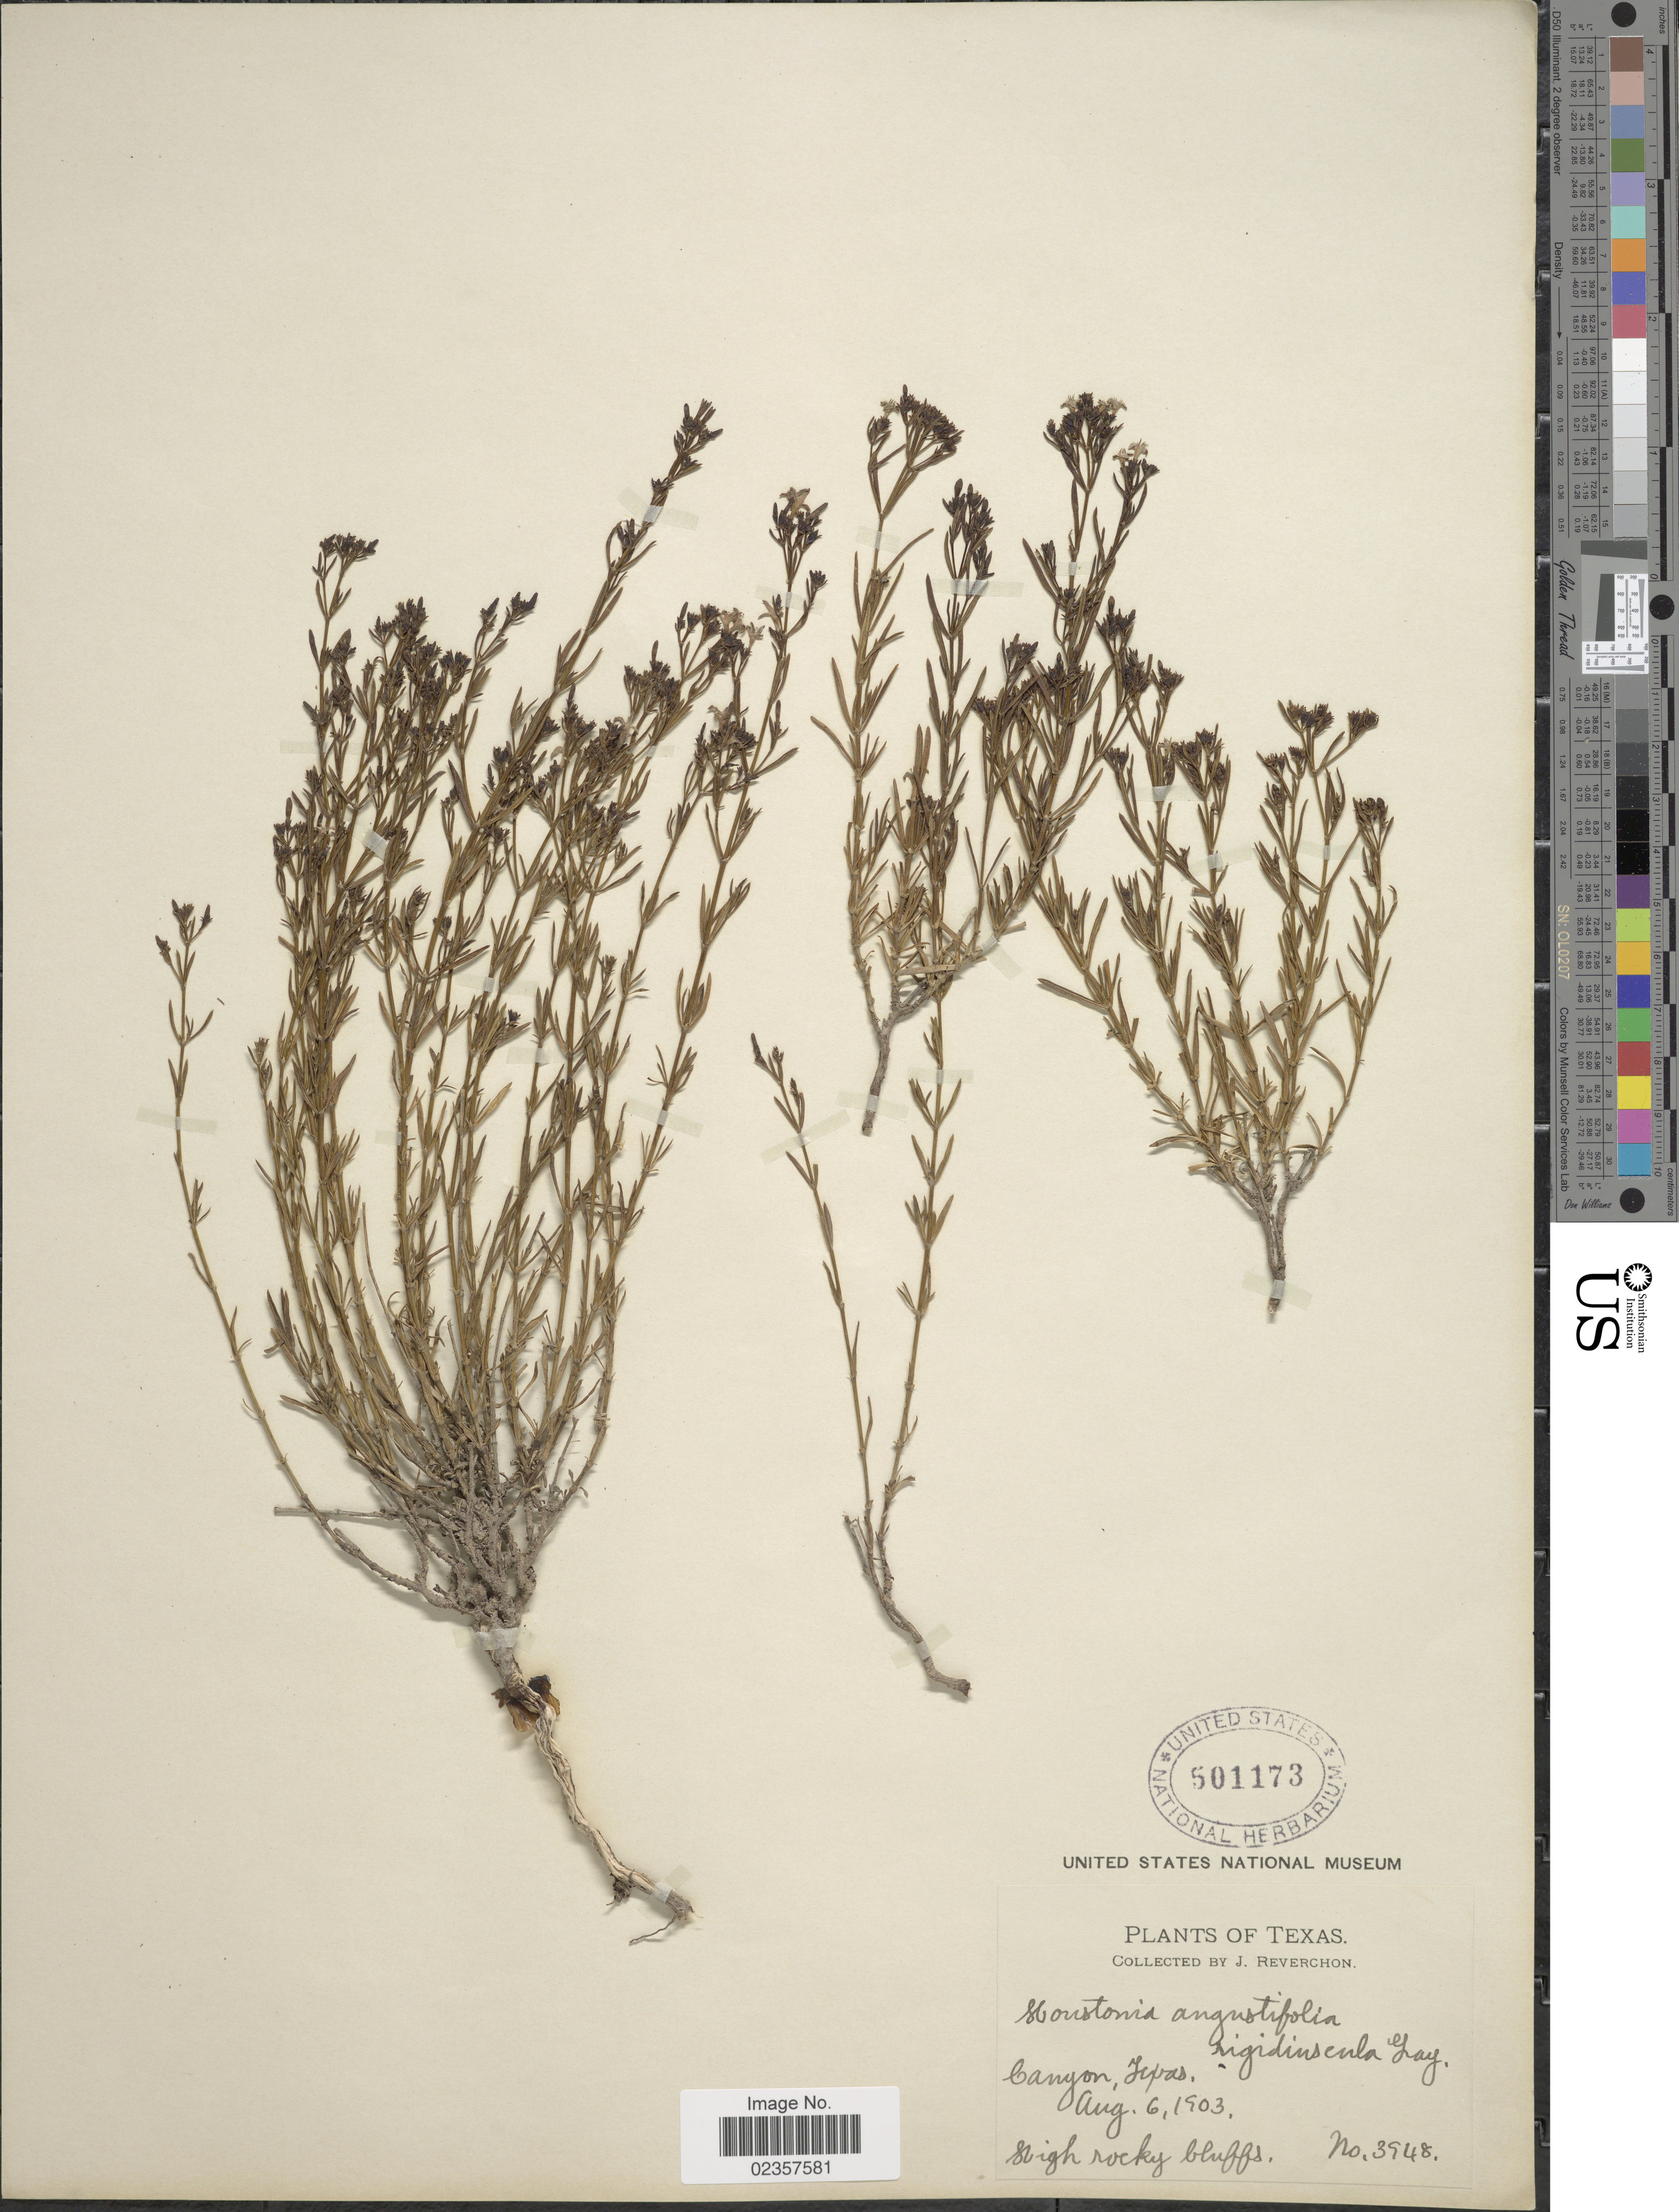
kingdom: Plantae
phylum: Tracheophyta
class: Magnoliopsida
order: Gentianales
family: Rubiaceae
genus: Houstonia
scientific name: Houstonia nigricans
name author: (Lam.) Fernald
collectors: J. Reverchon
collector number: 3948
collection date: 1903-08-06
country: United States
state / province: Texas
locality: Canyon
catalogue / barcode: US 501173